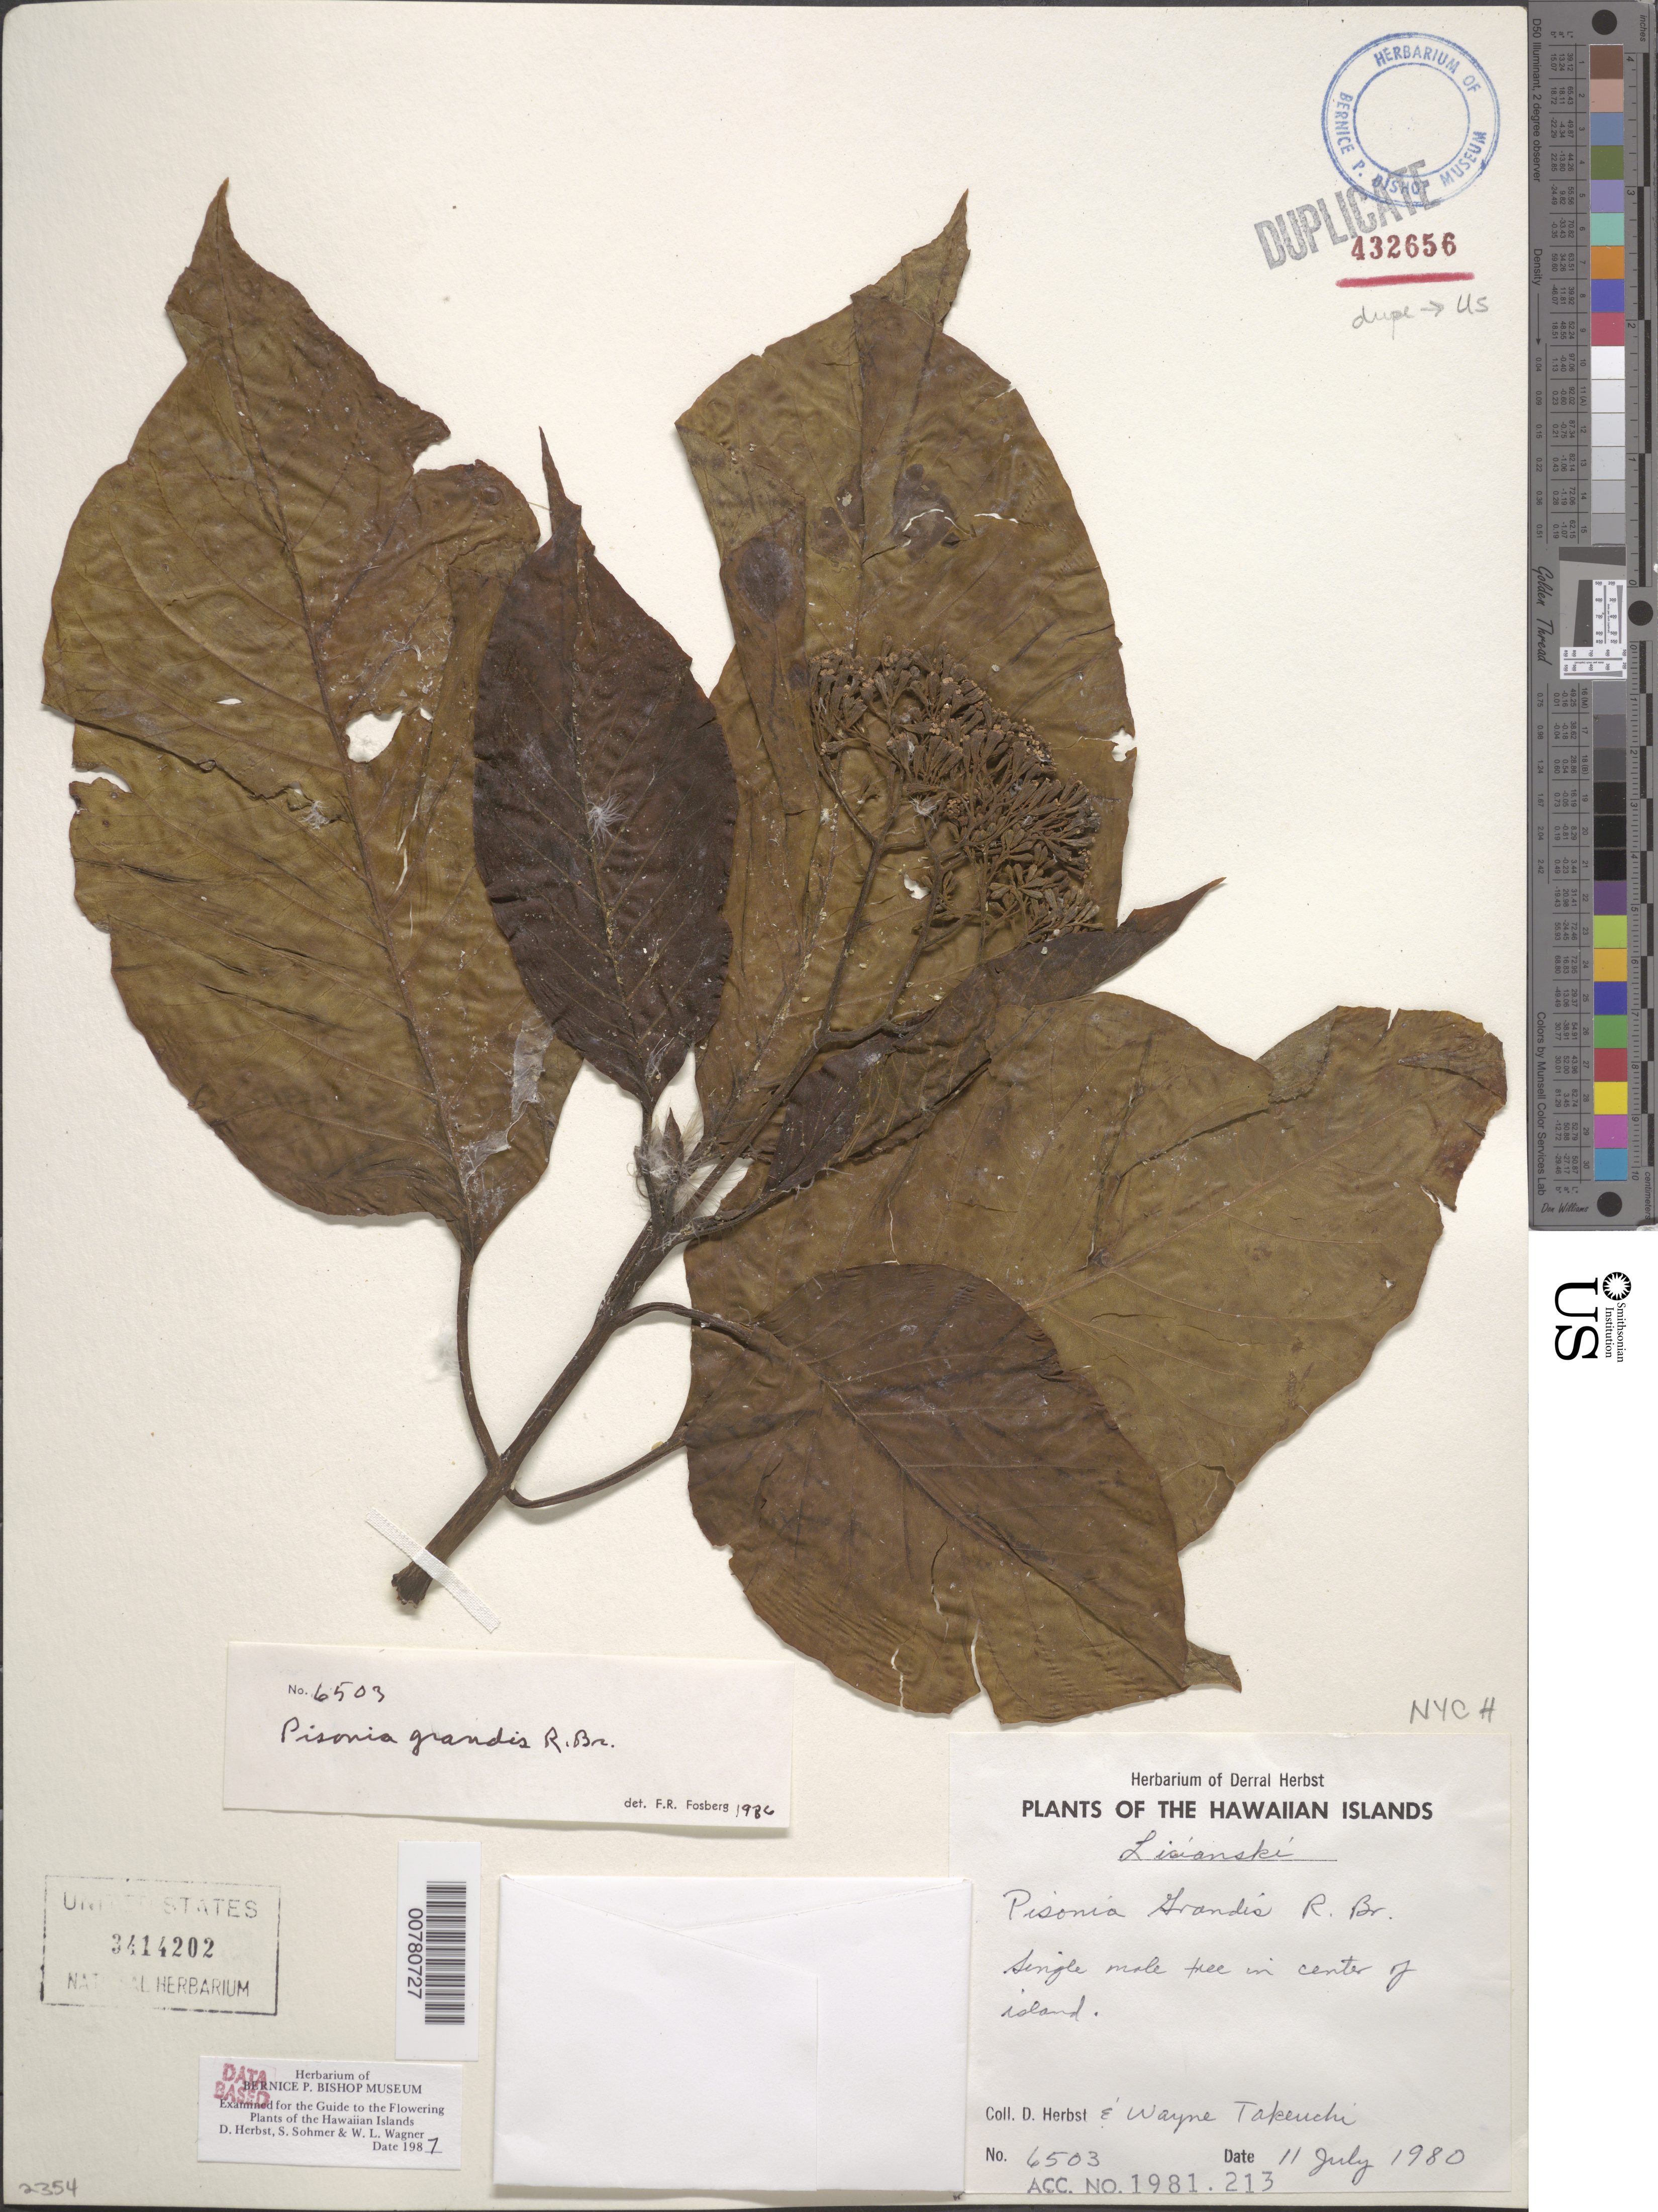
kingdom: Plantae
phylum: Tracheophyta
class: Magnoliopsida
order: Caryophyllales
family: Nyctaginaceae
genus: Pisonia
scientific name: Pisonia grandis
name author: R. Br.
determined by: Fosberg, F. R.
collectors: D. R. Herbst & W. N. Takeuchi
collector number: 6503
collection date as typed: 11 Jul 1980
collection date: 1980-07-11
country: United States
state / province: Hawaii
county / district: Honolulu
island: Lisianski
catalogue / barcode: US 3414202